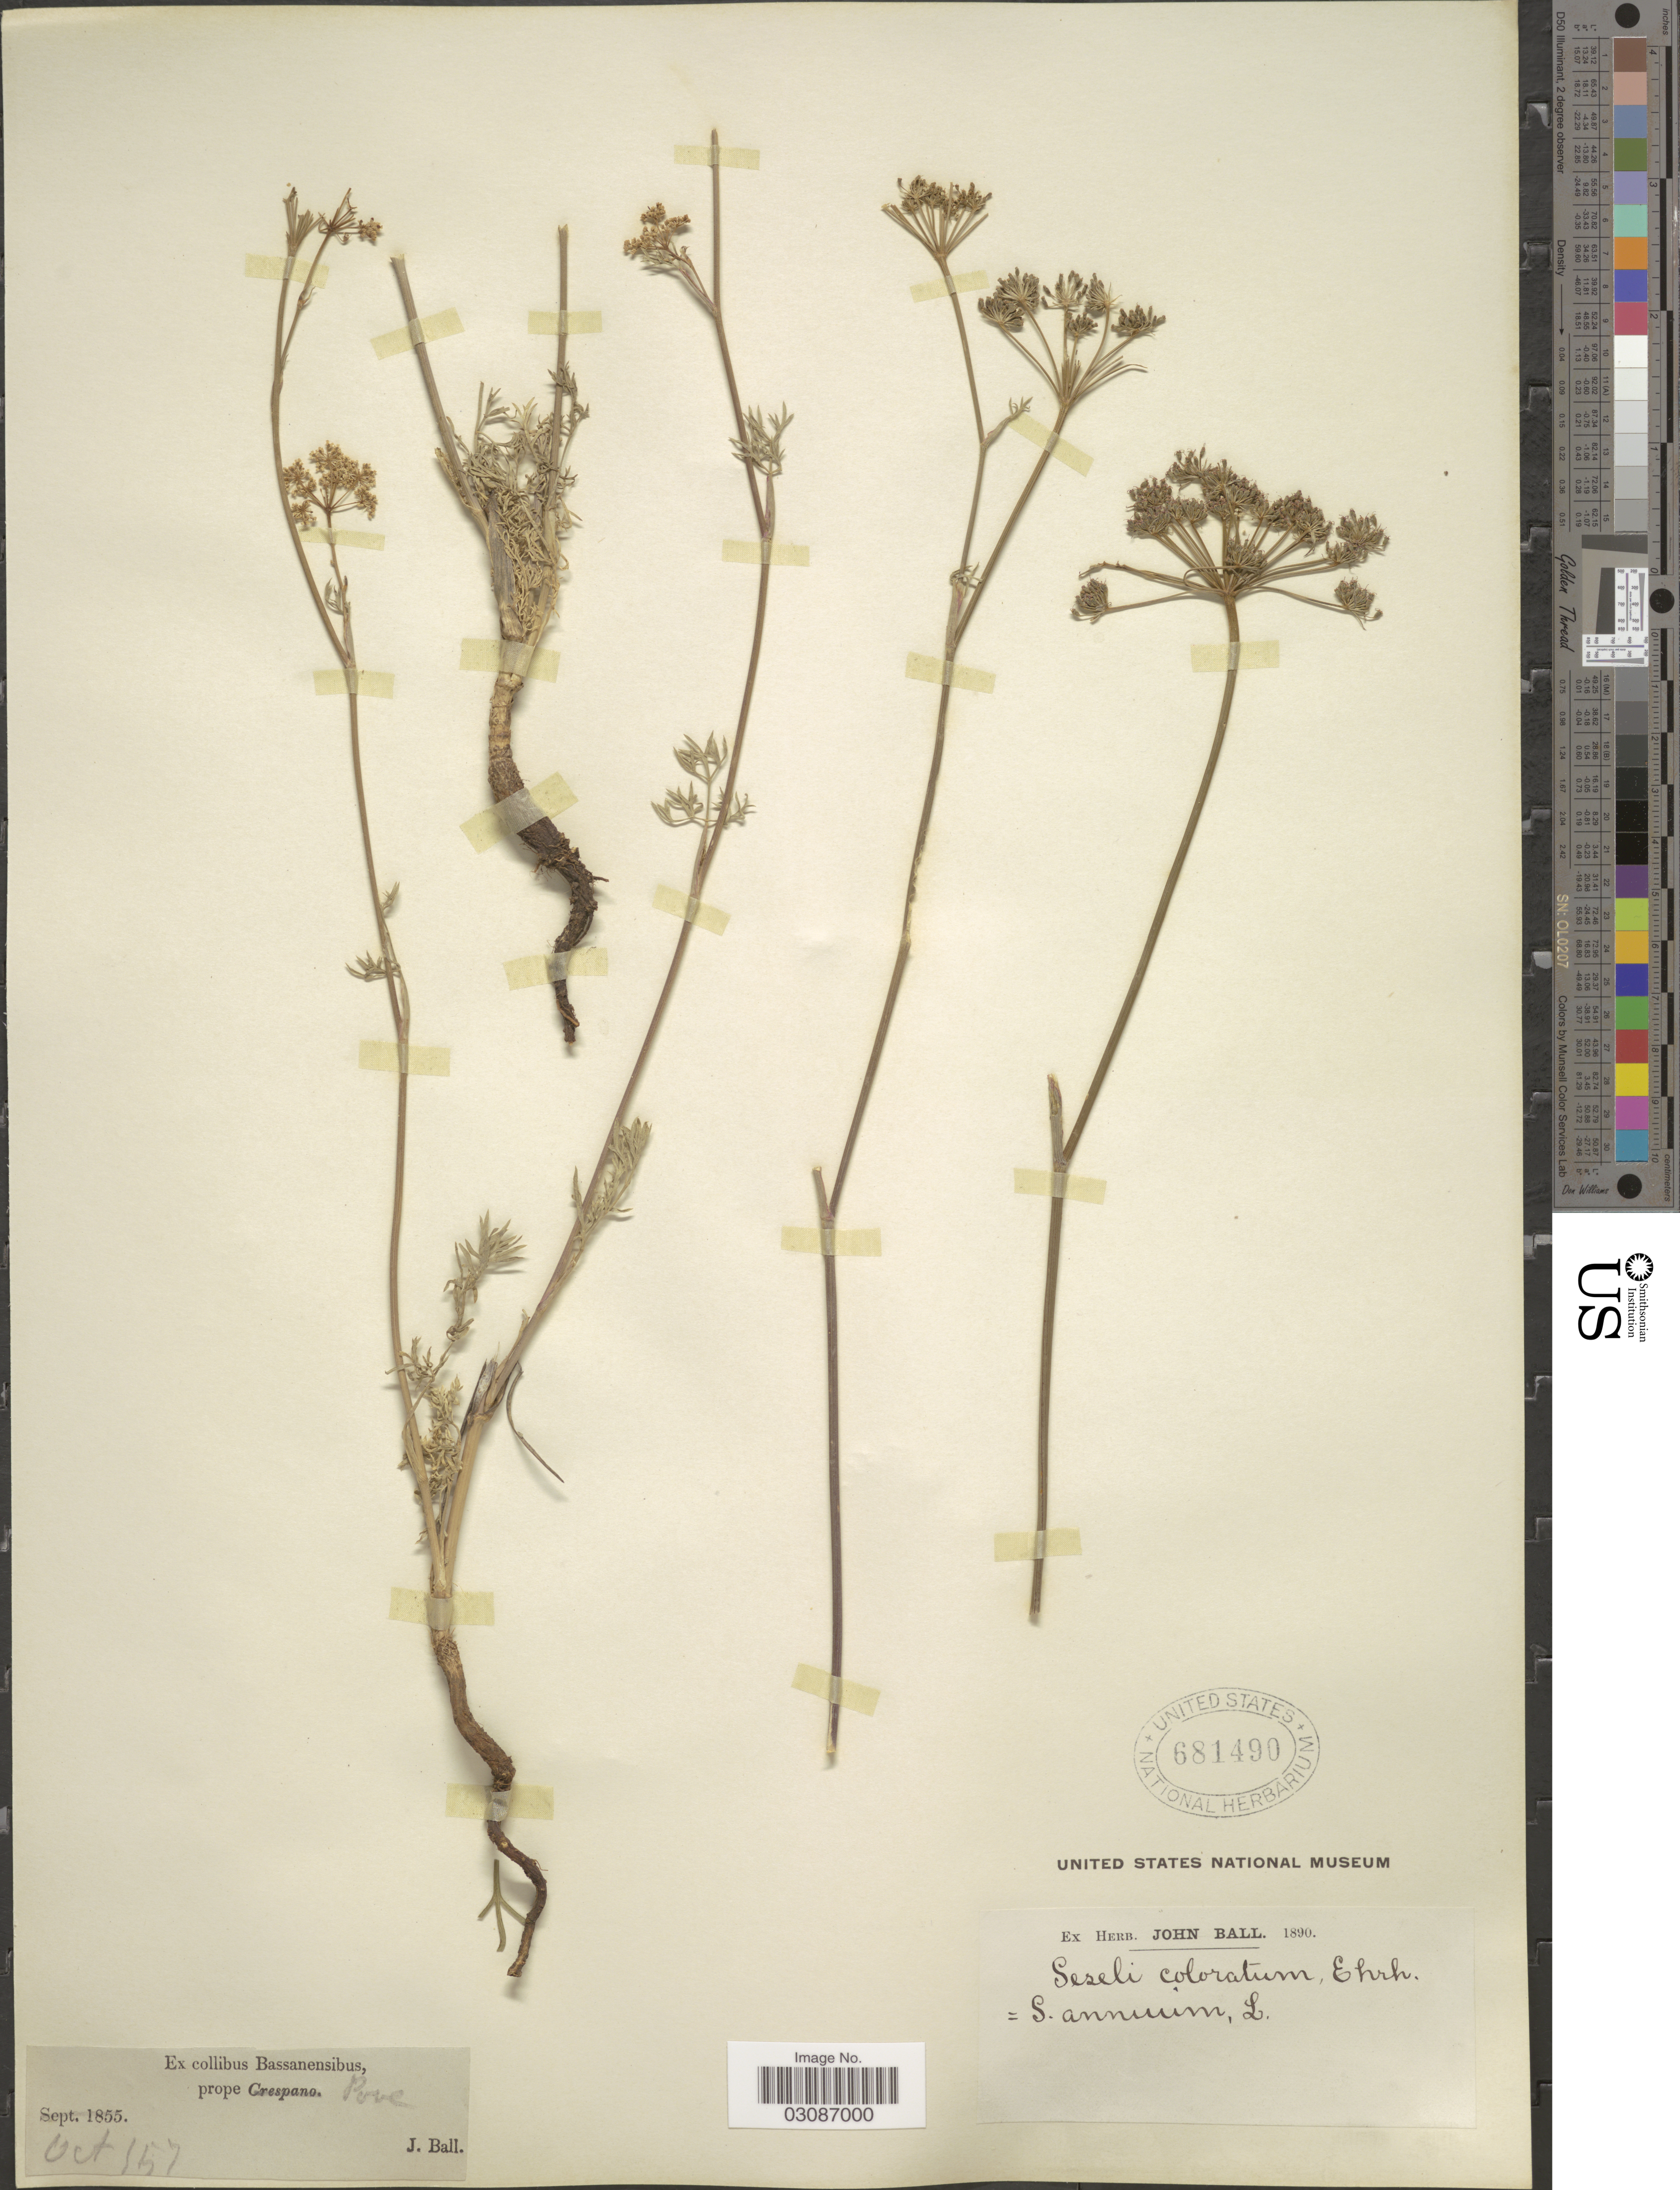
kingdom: Plantae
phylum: Tracheophyta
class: Magnoliopsida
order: Apiales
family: Apiaceae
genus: Seseli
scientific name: Seseli coloratum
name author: Ehrh.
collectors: J. Ball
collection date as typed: Transcribed d/m/y: /10/57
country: Italy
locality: Bassanensibus prope Pove.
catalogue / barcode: US 681490